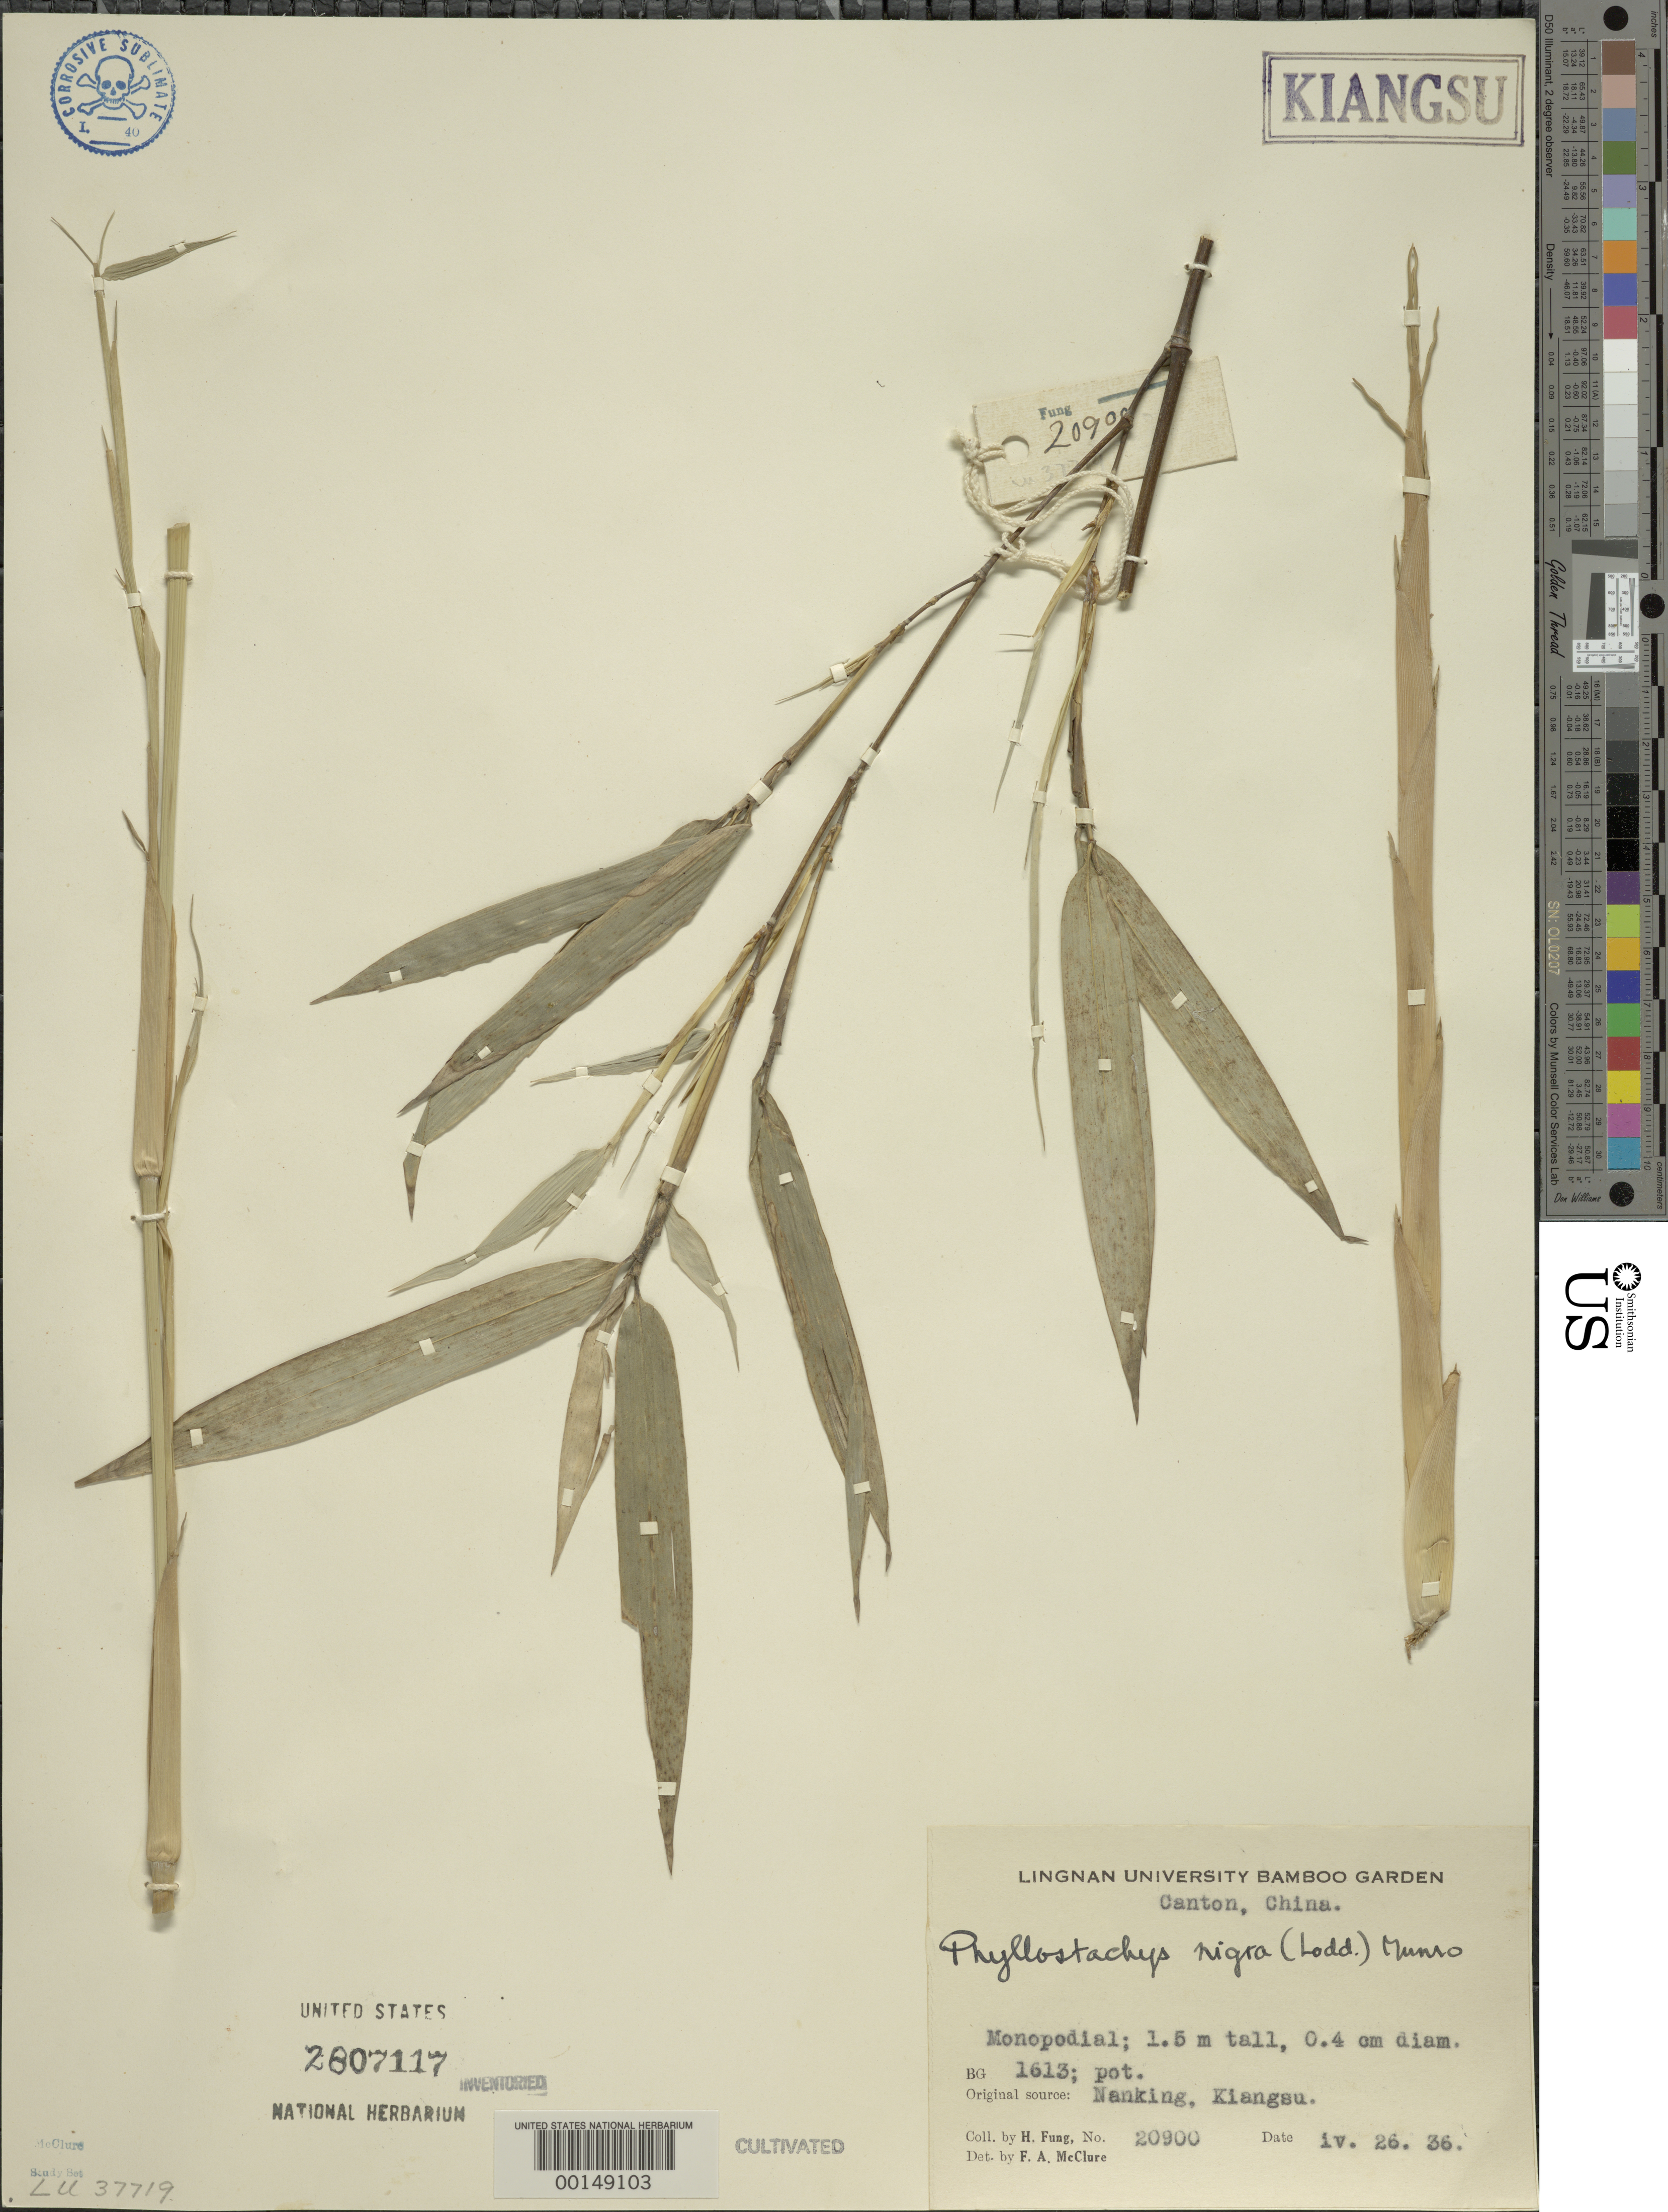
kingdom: Plantae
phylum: Tracheophyta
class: Liliopsida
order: Poales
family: Poaceae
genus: Phyllostachys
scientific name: Phyllostachys nigra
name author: (Lodd. ex Lindl.) Munro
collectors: H. L. Fung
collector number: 20900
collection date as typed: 26 Apr 1936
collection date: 1936-04-26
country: China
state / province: Jiangsu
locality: Nanking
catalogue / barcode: US 2807117